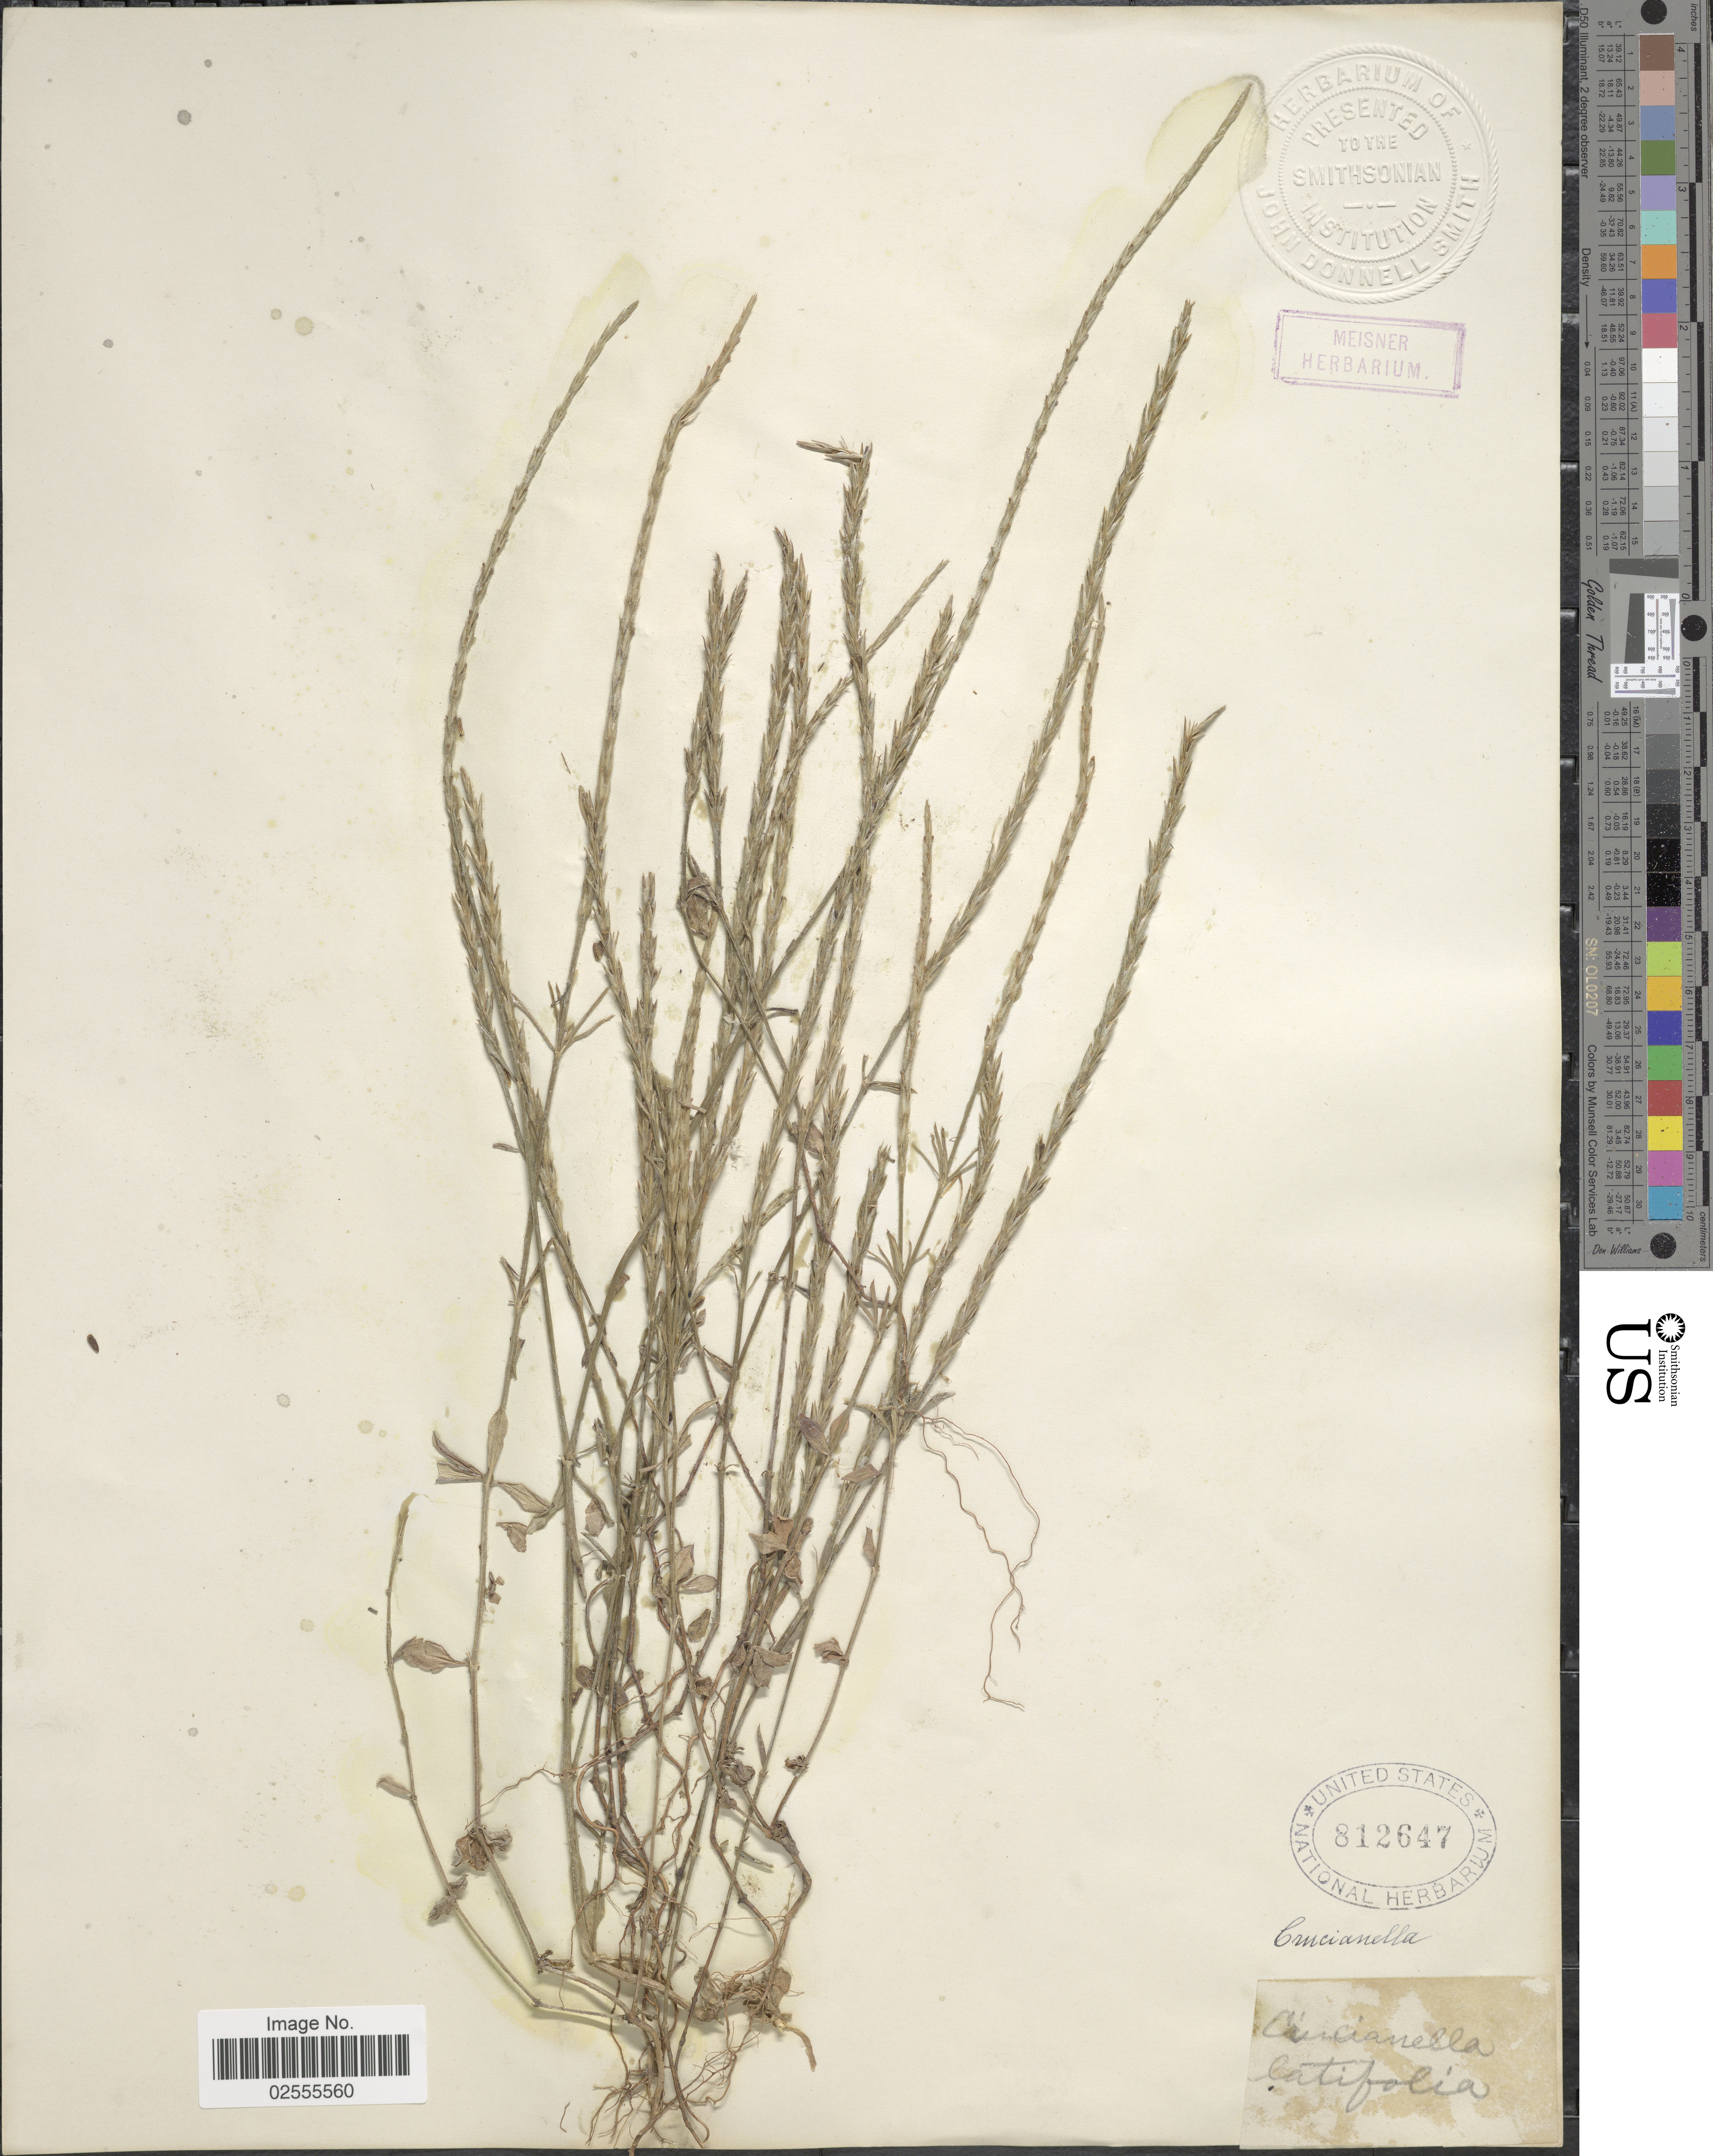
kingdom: Plantae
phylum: Tracheophyta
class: Magnoliopsida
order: Gentianales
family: Rubiaceae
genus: Crucianella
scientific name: Crucianella latifolia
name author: L.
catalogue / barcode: US 812647